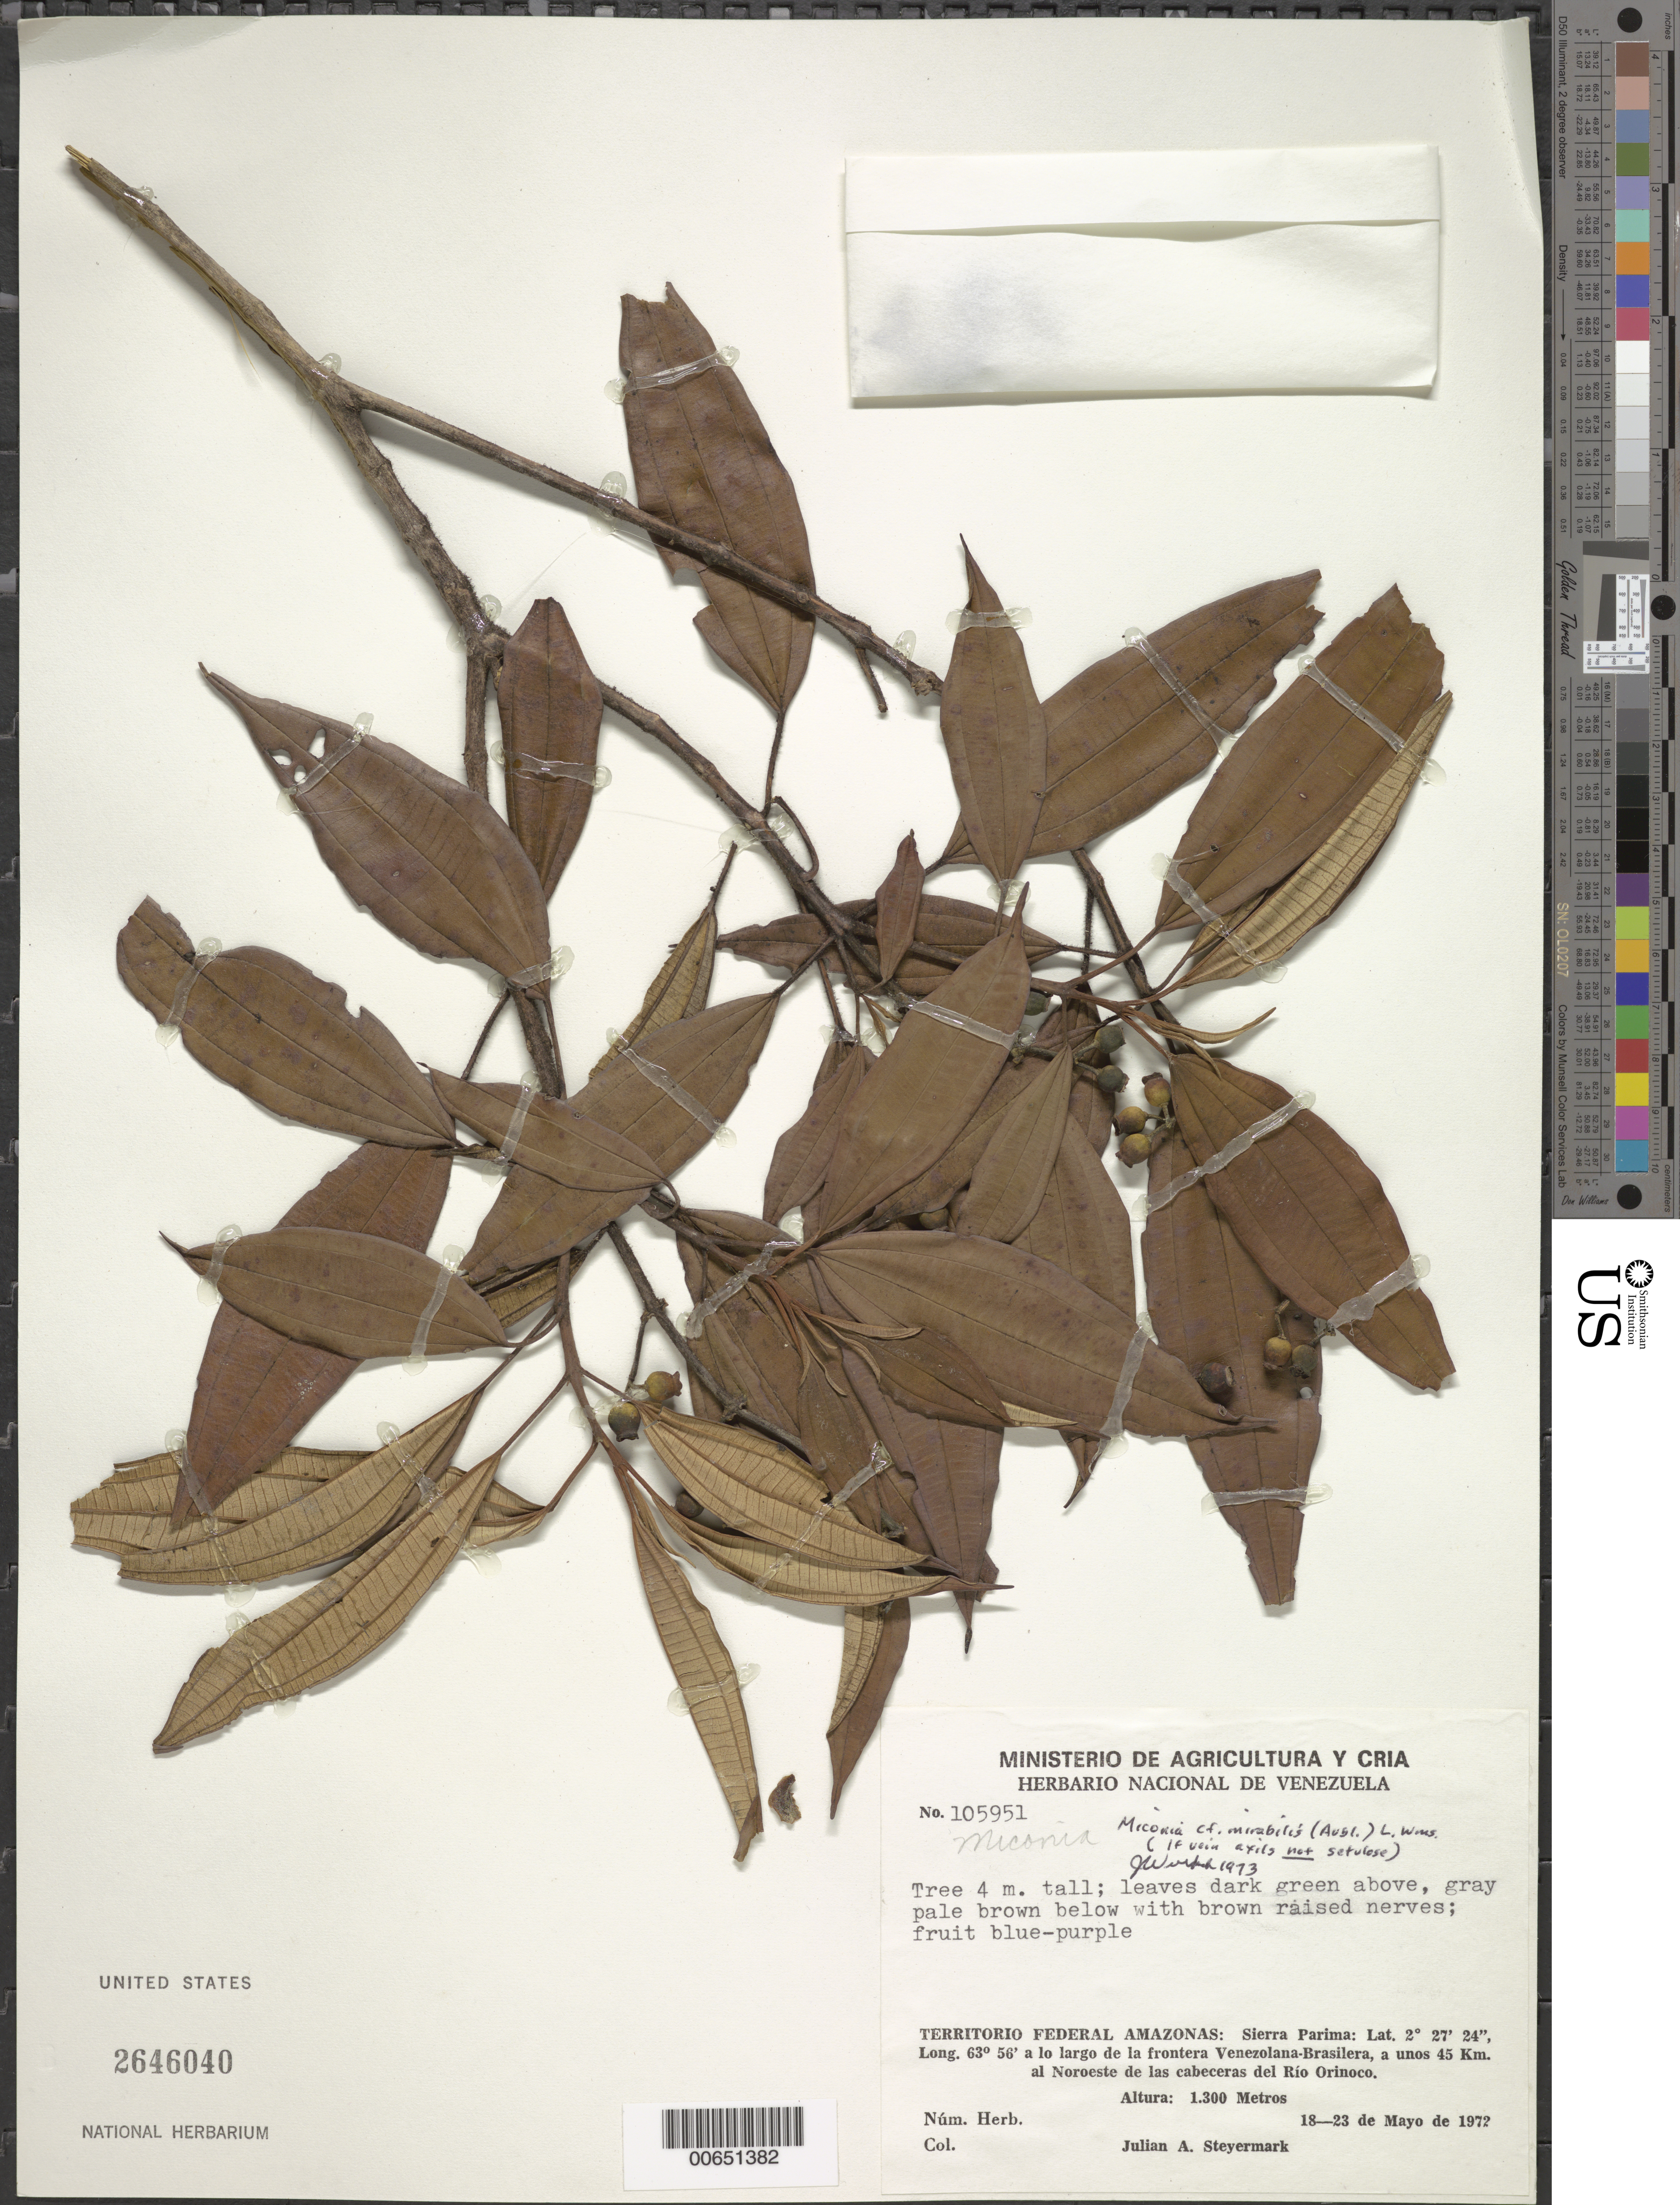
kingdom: Plantae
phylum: Tracheophyta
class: Magnoliopsida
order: Myrtales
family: Melastomataceae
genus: Miconia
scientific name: Miconia mirabilis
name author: (Aubl.) L.O. Williams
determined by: Wurdack, John J., (US), US (UNITED STATES)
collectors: J. Steyermark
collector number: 105951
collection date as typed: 18-May-72 to 23-May-72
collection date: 1972-05-18/1972-05-23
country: Venezuela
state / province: Amazonas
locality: Sierra Parima, la frontera Venezolana-Brasilera, a unos 45 km al noroeste de las cabeceras del Río Orinoco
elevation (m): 1300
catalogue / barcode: US 2646040